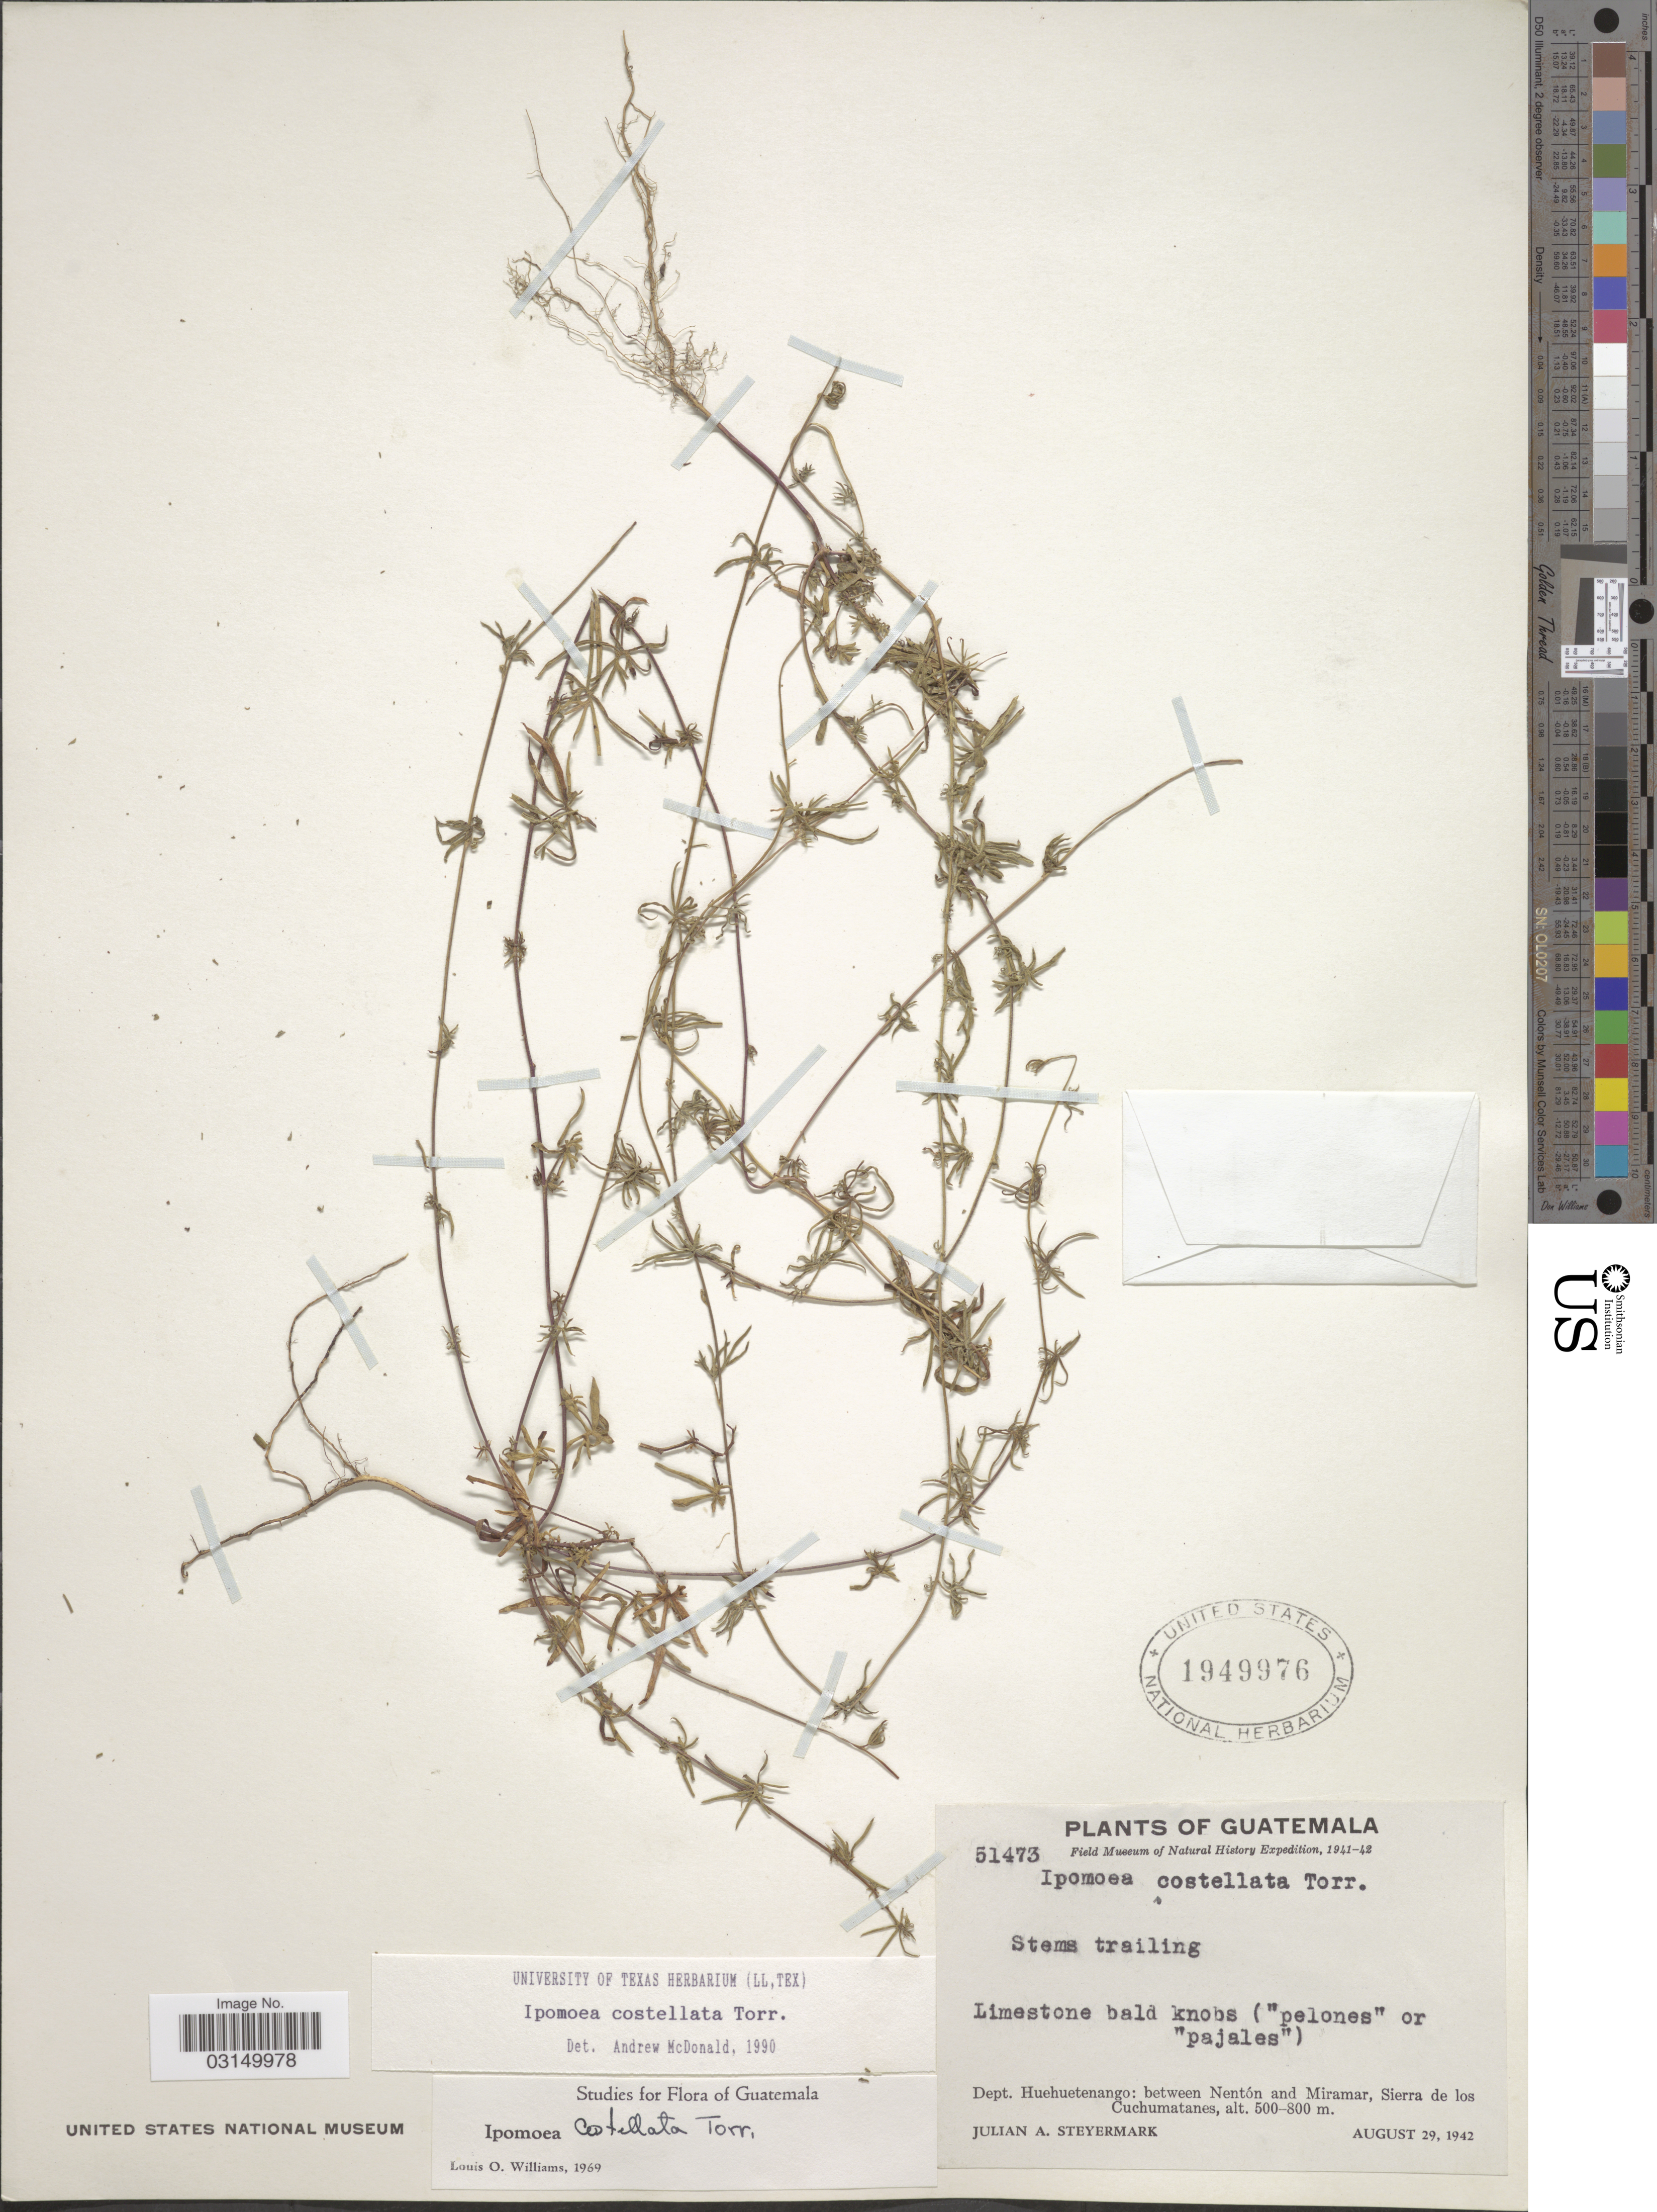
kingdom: Plantae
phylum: Tracheophyta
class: Magnoliopsida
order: Solanales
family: Convolvulaceae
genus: Ipomoea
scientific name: Ipomoea costellata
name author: Torr.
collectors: J. Steyermark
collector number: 51473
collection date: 1942-08-29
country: Guatemala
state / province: Huehuetenango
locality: Dept. Huehuetenango: between Nentón and Miramar, Sierra de los Cuchumatanes.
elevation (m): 500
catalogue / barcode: US 1949976